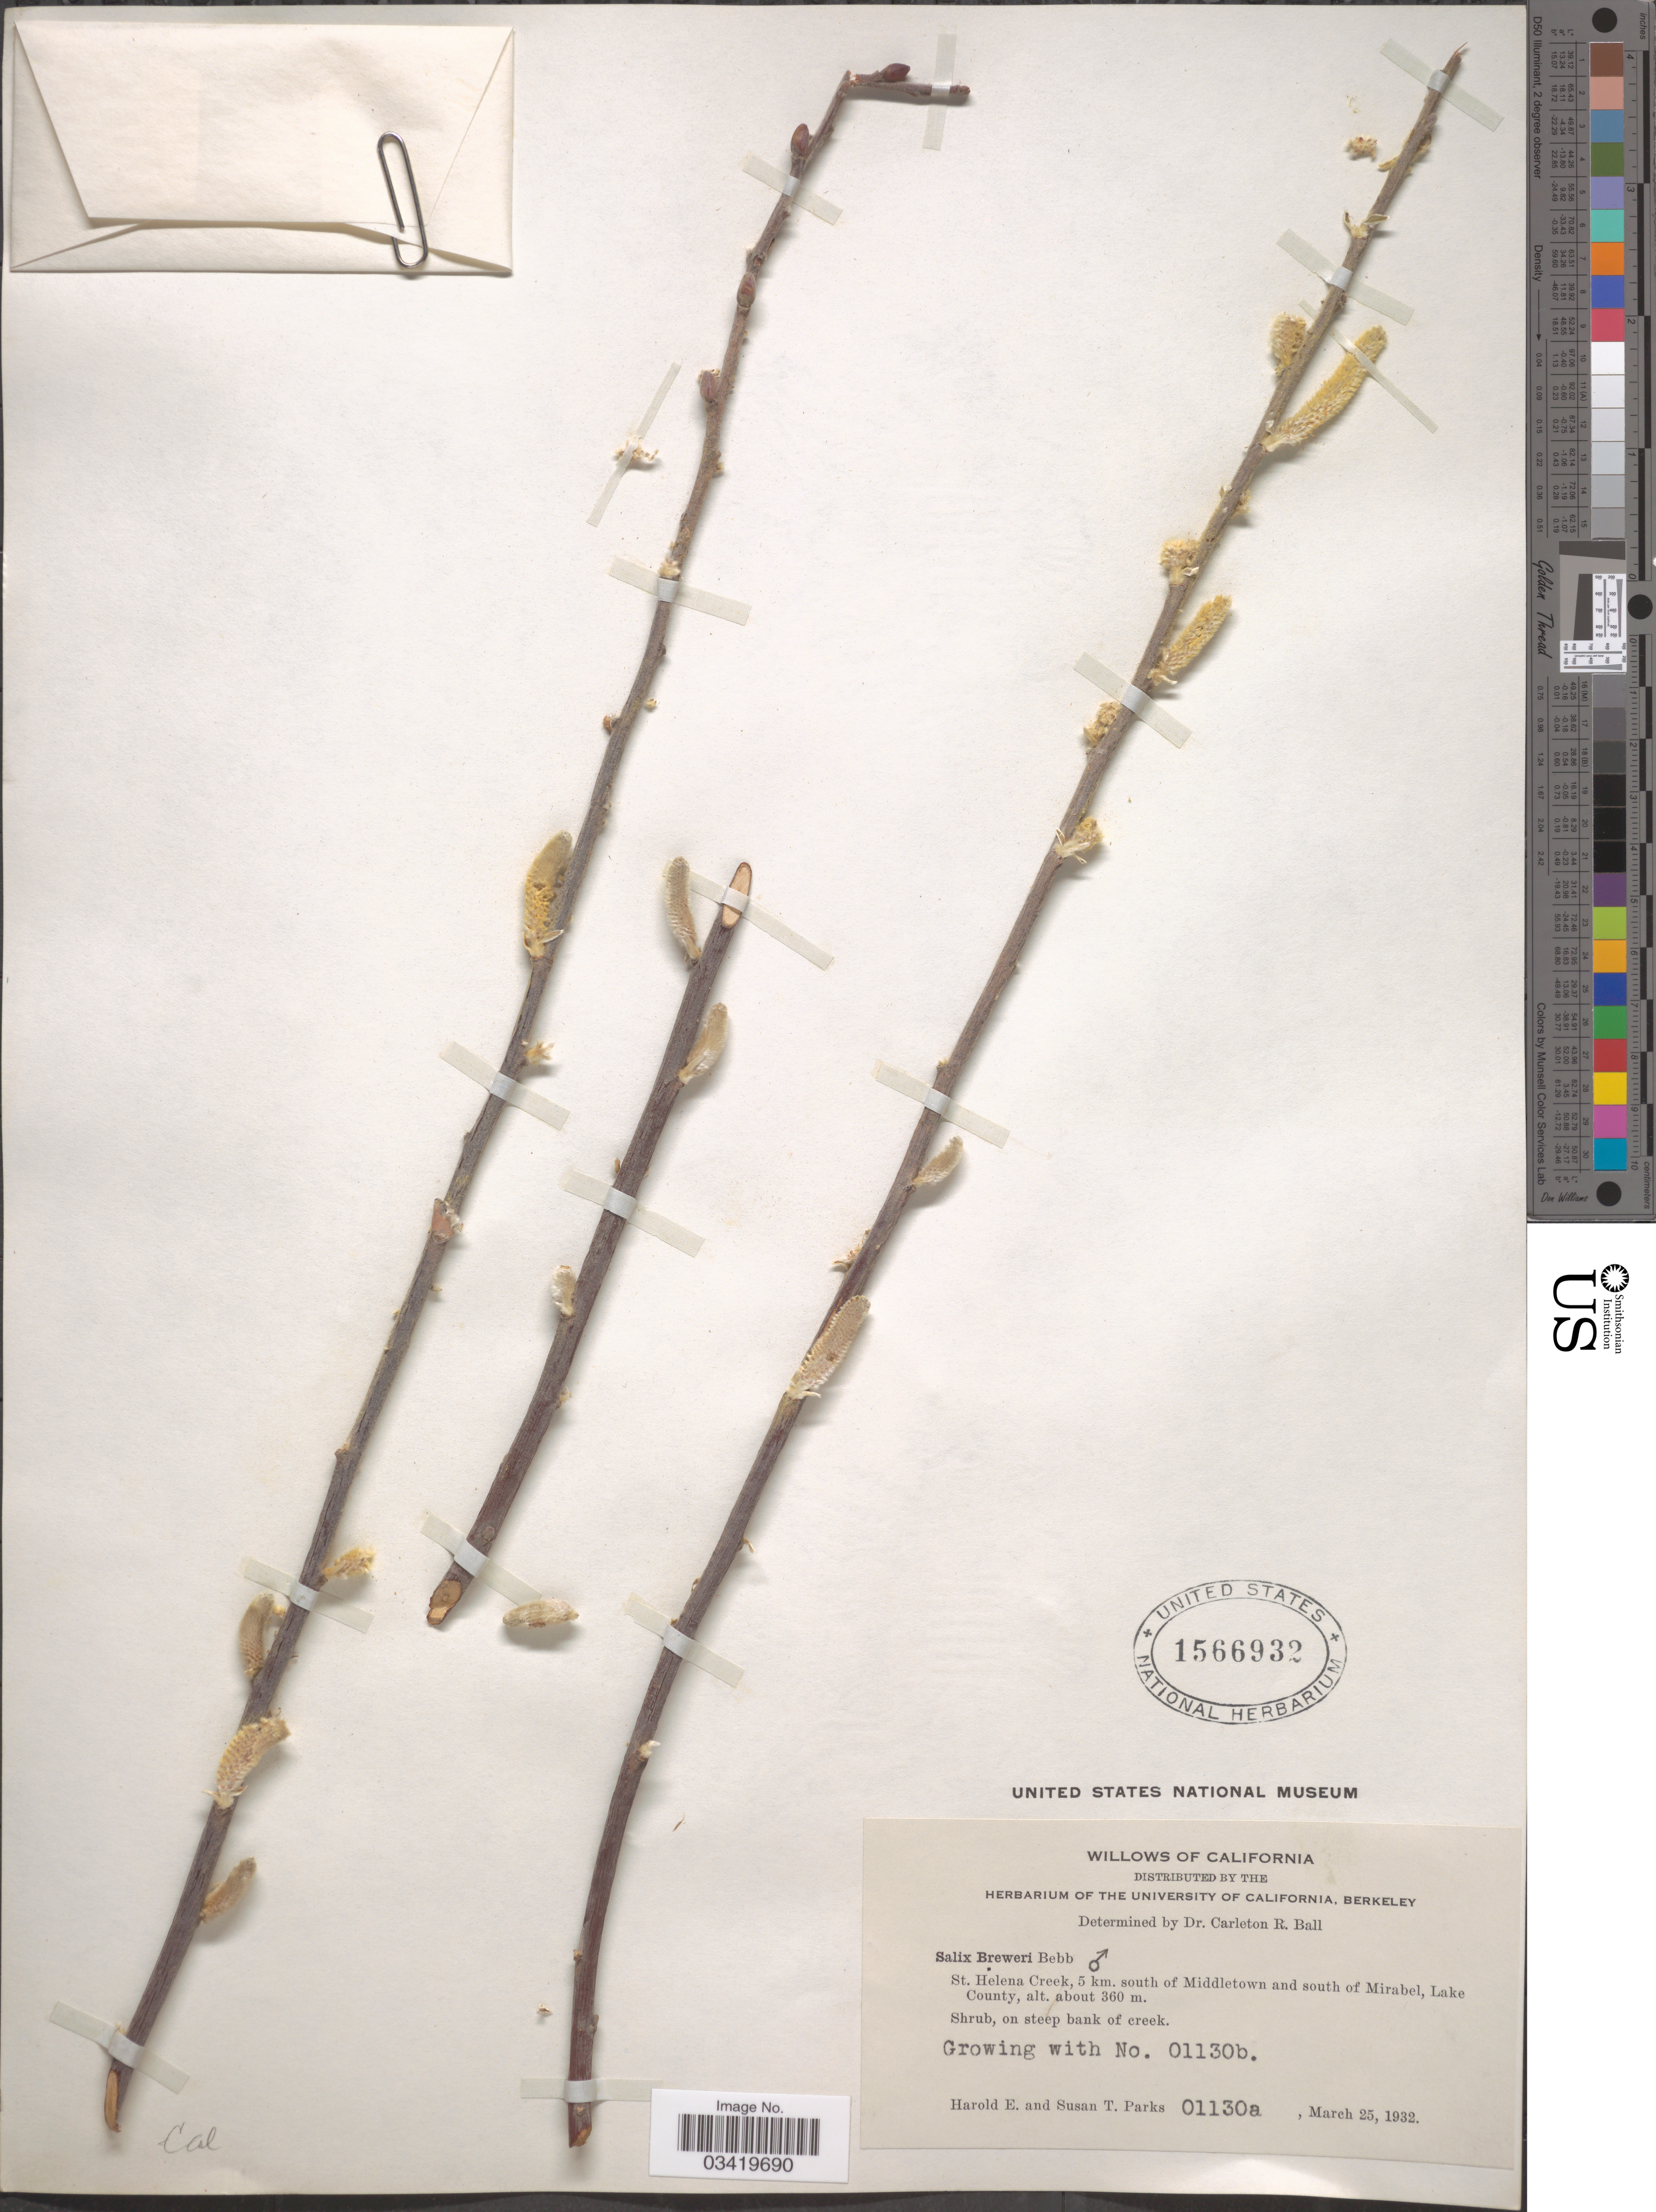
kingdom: Plantae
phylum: Tracheophyta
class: Magnoliopsida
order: Malpighiales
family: Salicaceae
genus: Salix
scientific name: Salix breweri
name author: Bebb in S. Watson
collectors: H. E. Parks & S. Parks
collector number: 01130a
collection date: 1932-03-25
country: United States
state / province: California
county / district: Lake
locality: St. Helena Creek, 5 km. south of Middletown and south of Mirabel, Lake County.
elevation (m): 360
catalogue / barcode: US 1566932